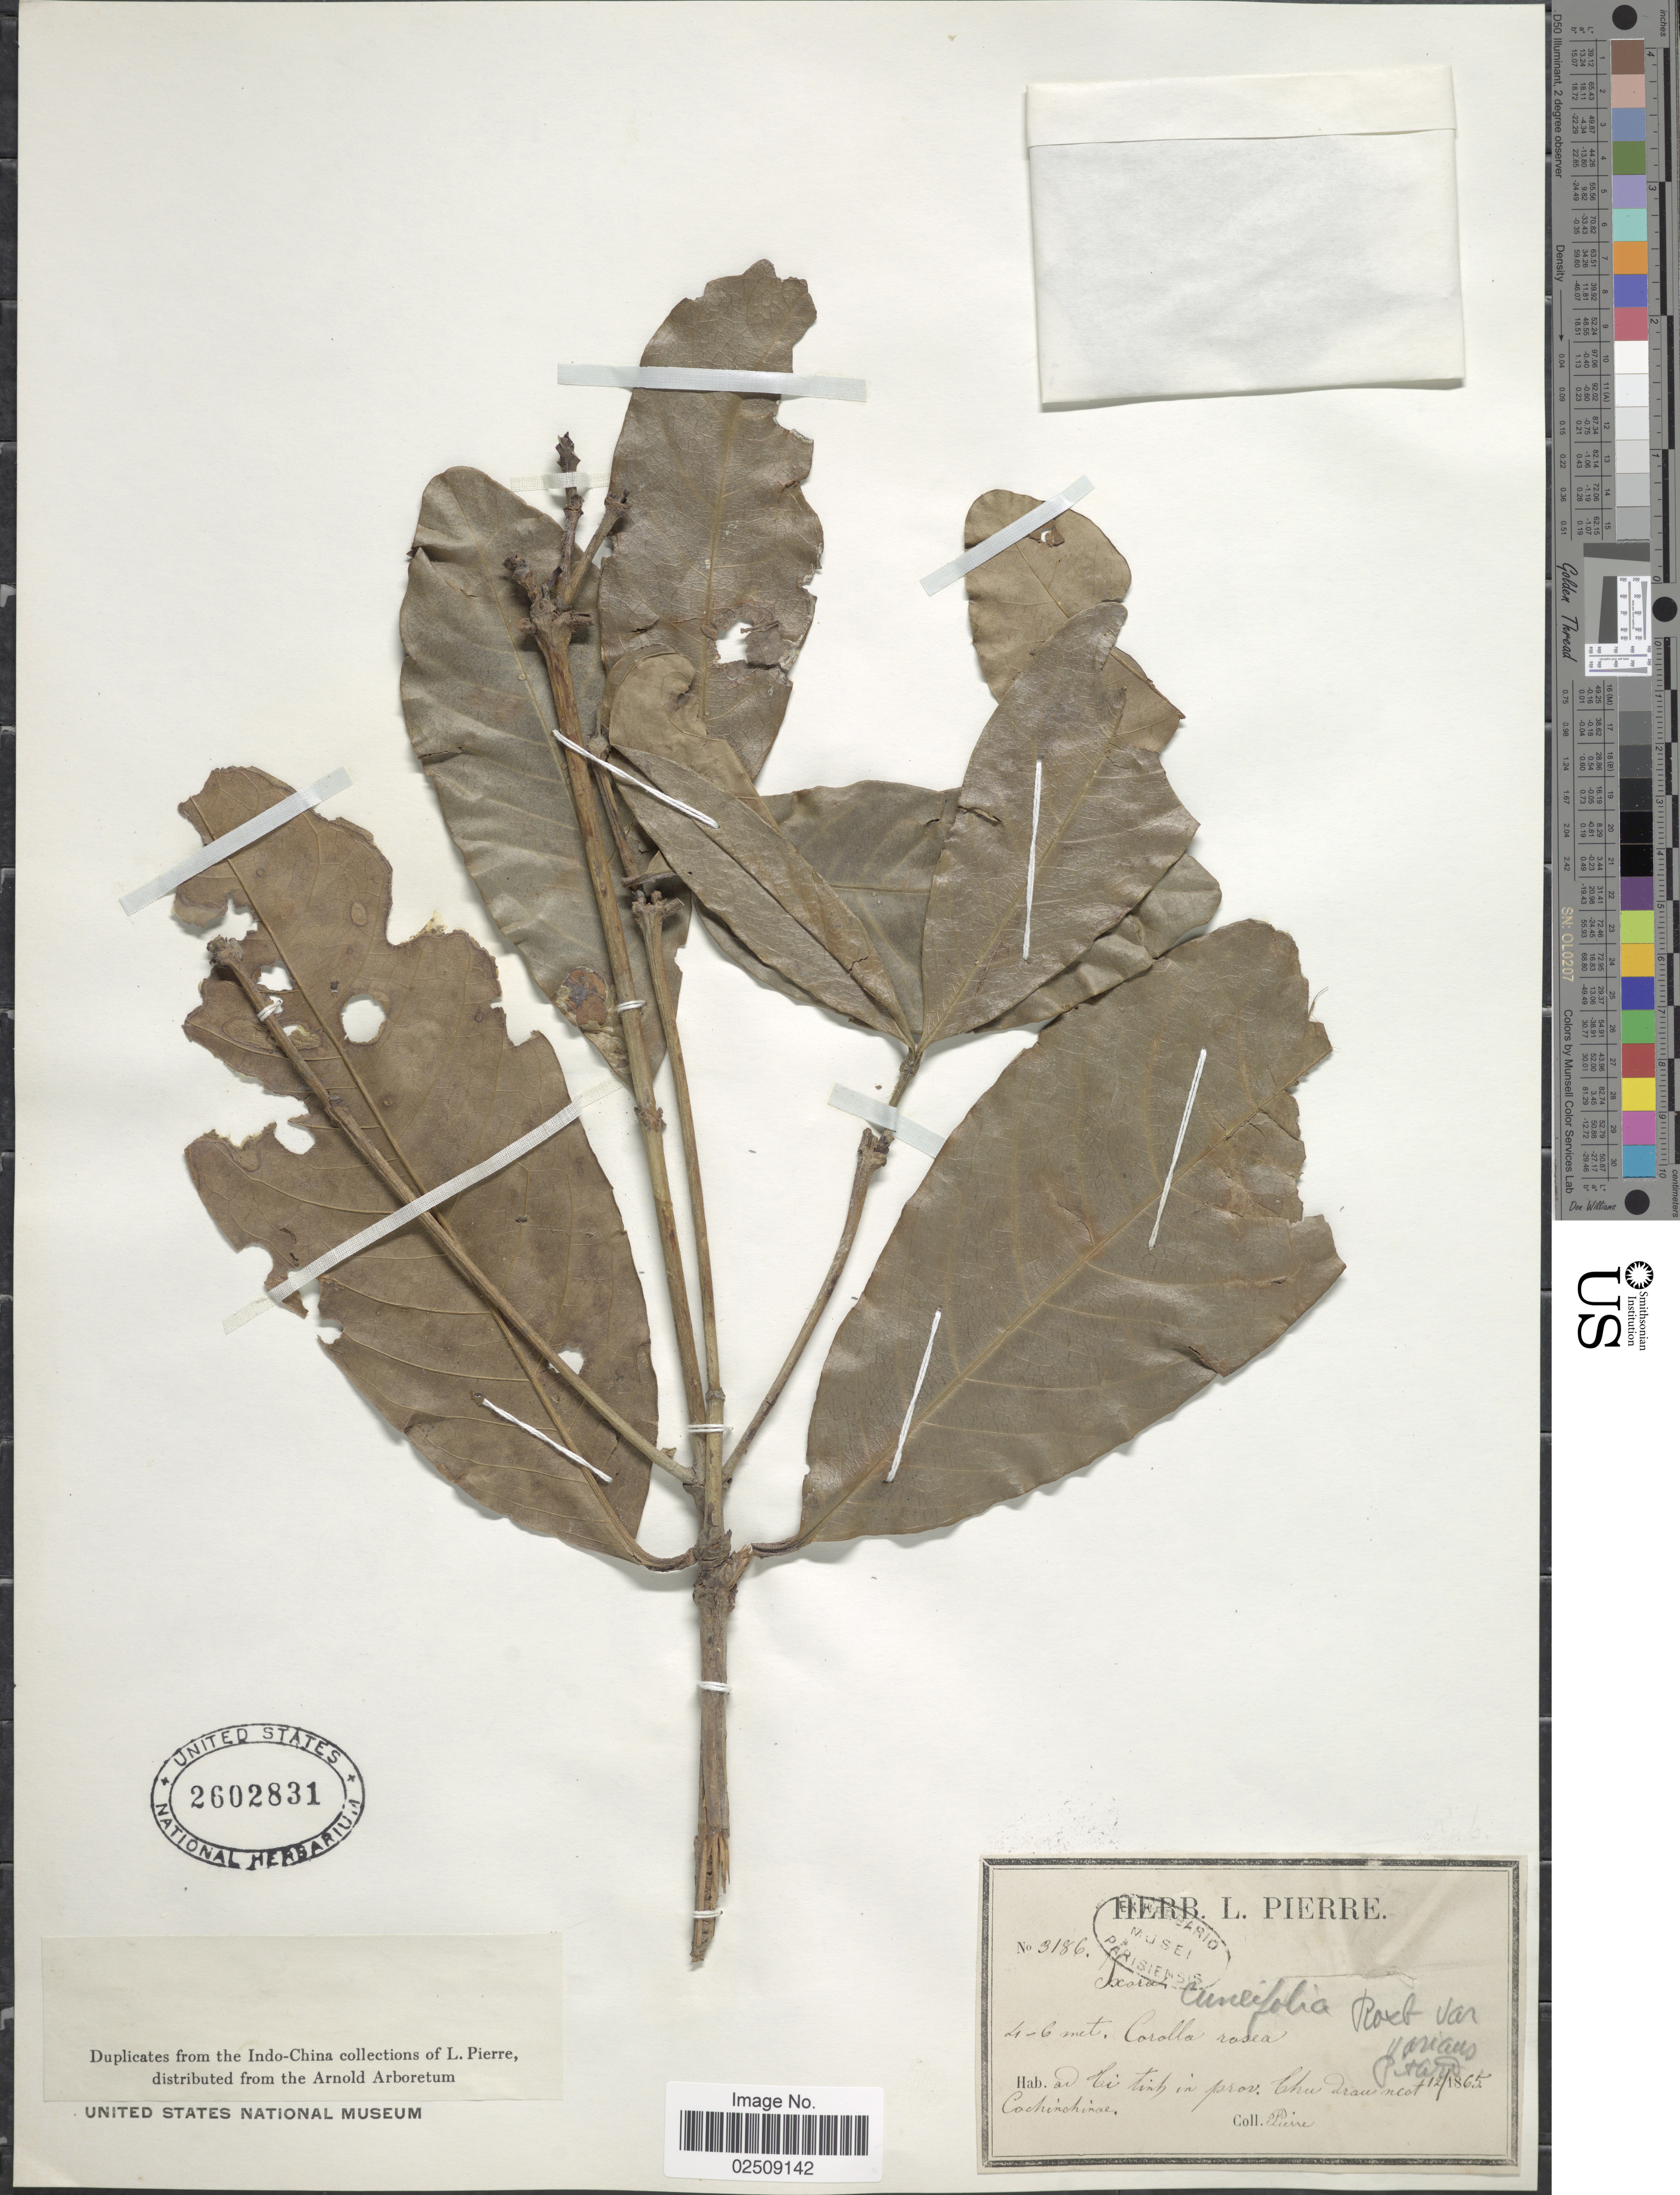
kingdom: Plantae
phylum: Tracheophyta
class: Magnoliopsida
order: Gentianales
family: Rubiaceae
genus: Ixora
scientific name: Ixora cuneifolia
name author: Roxb.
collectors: L. Pierre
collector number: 3186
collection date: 1865-12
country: Vietnam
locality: Ad Civ tirk in prov. Chu drau neot Cochinochinae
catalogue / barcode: US 2602831